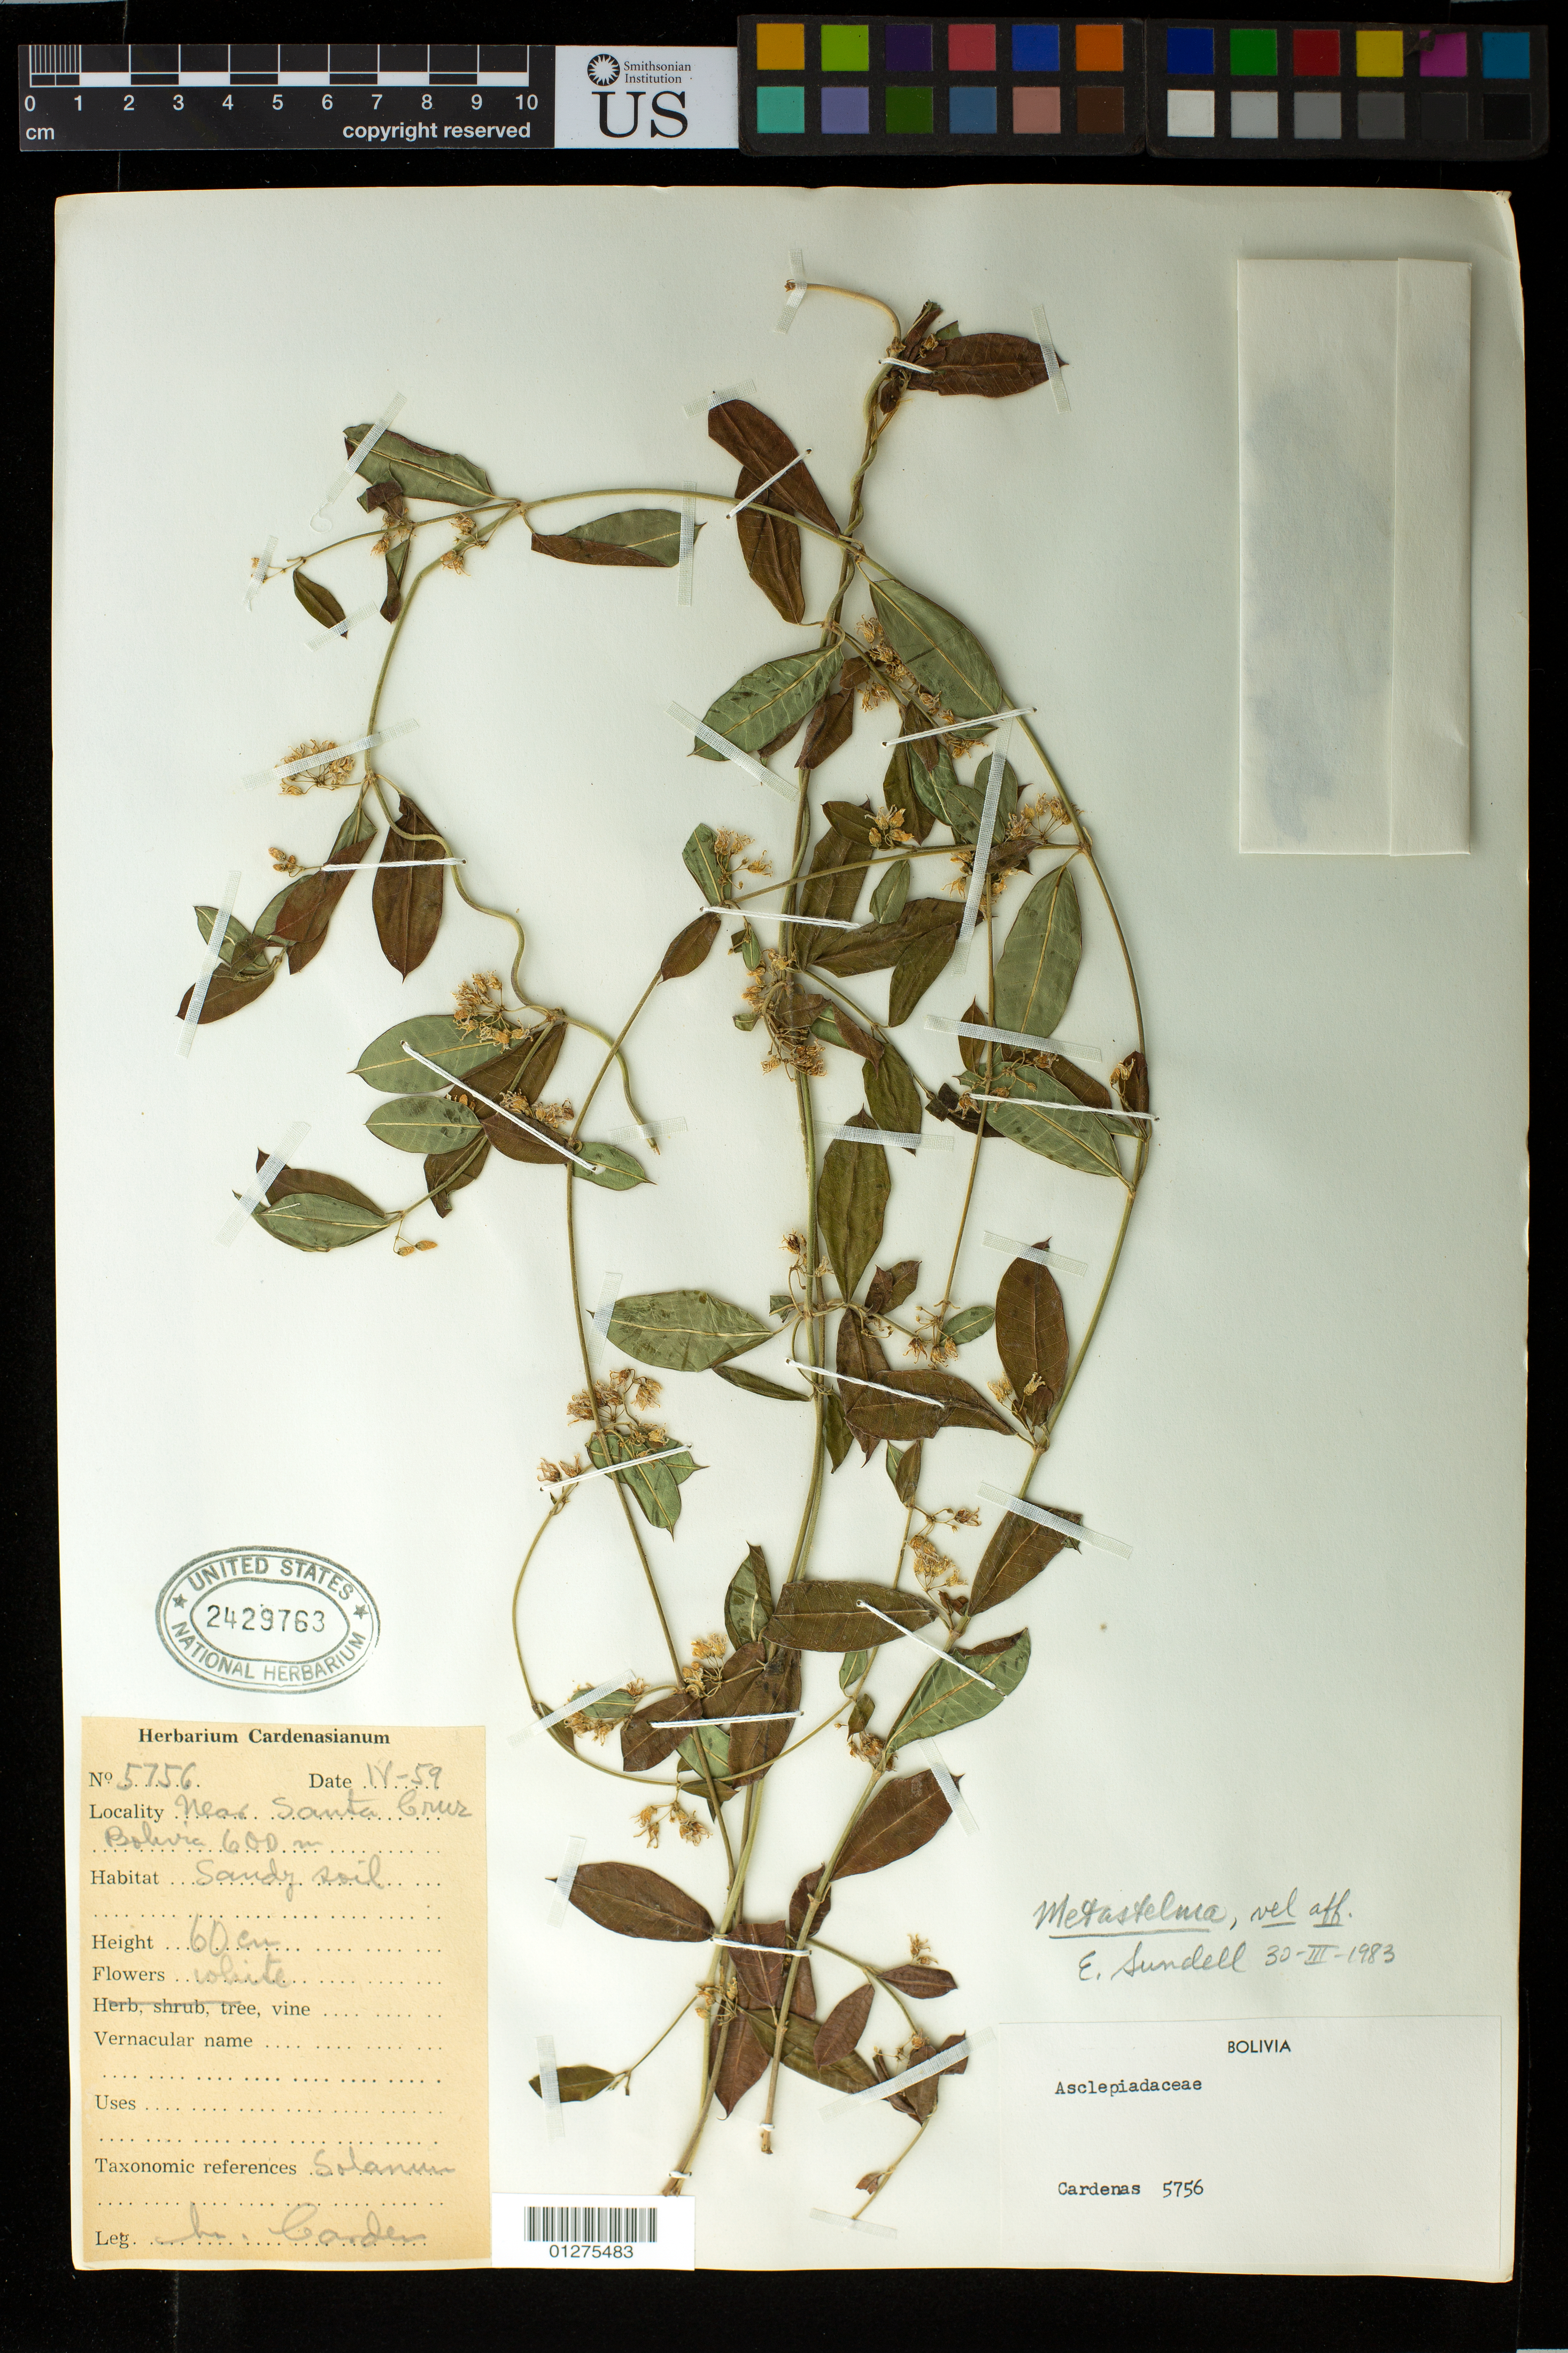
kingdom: Plantae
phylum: Tracheophyta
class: Magnoliopsida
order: Gentianales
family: Apocynaceae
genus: Metastelma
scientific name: Metastelma sp.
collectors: M. Cárdenas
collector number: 5756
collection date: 1959-04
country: Bolivia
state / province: Santa Cruz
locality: Near Santa Cruz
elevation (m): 600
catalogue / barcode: US 2429763